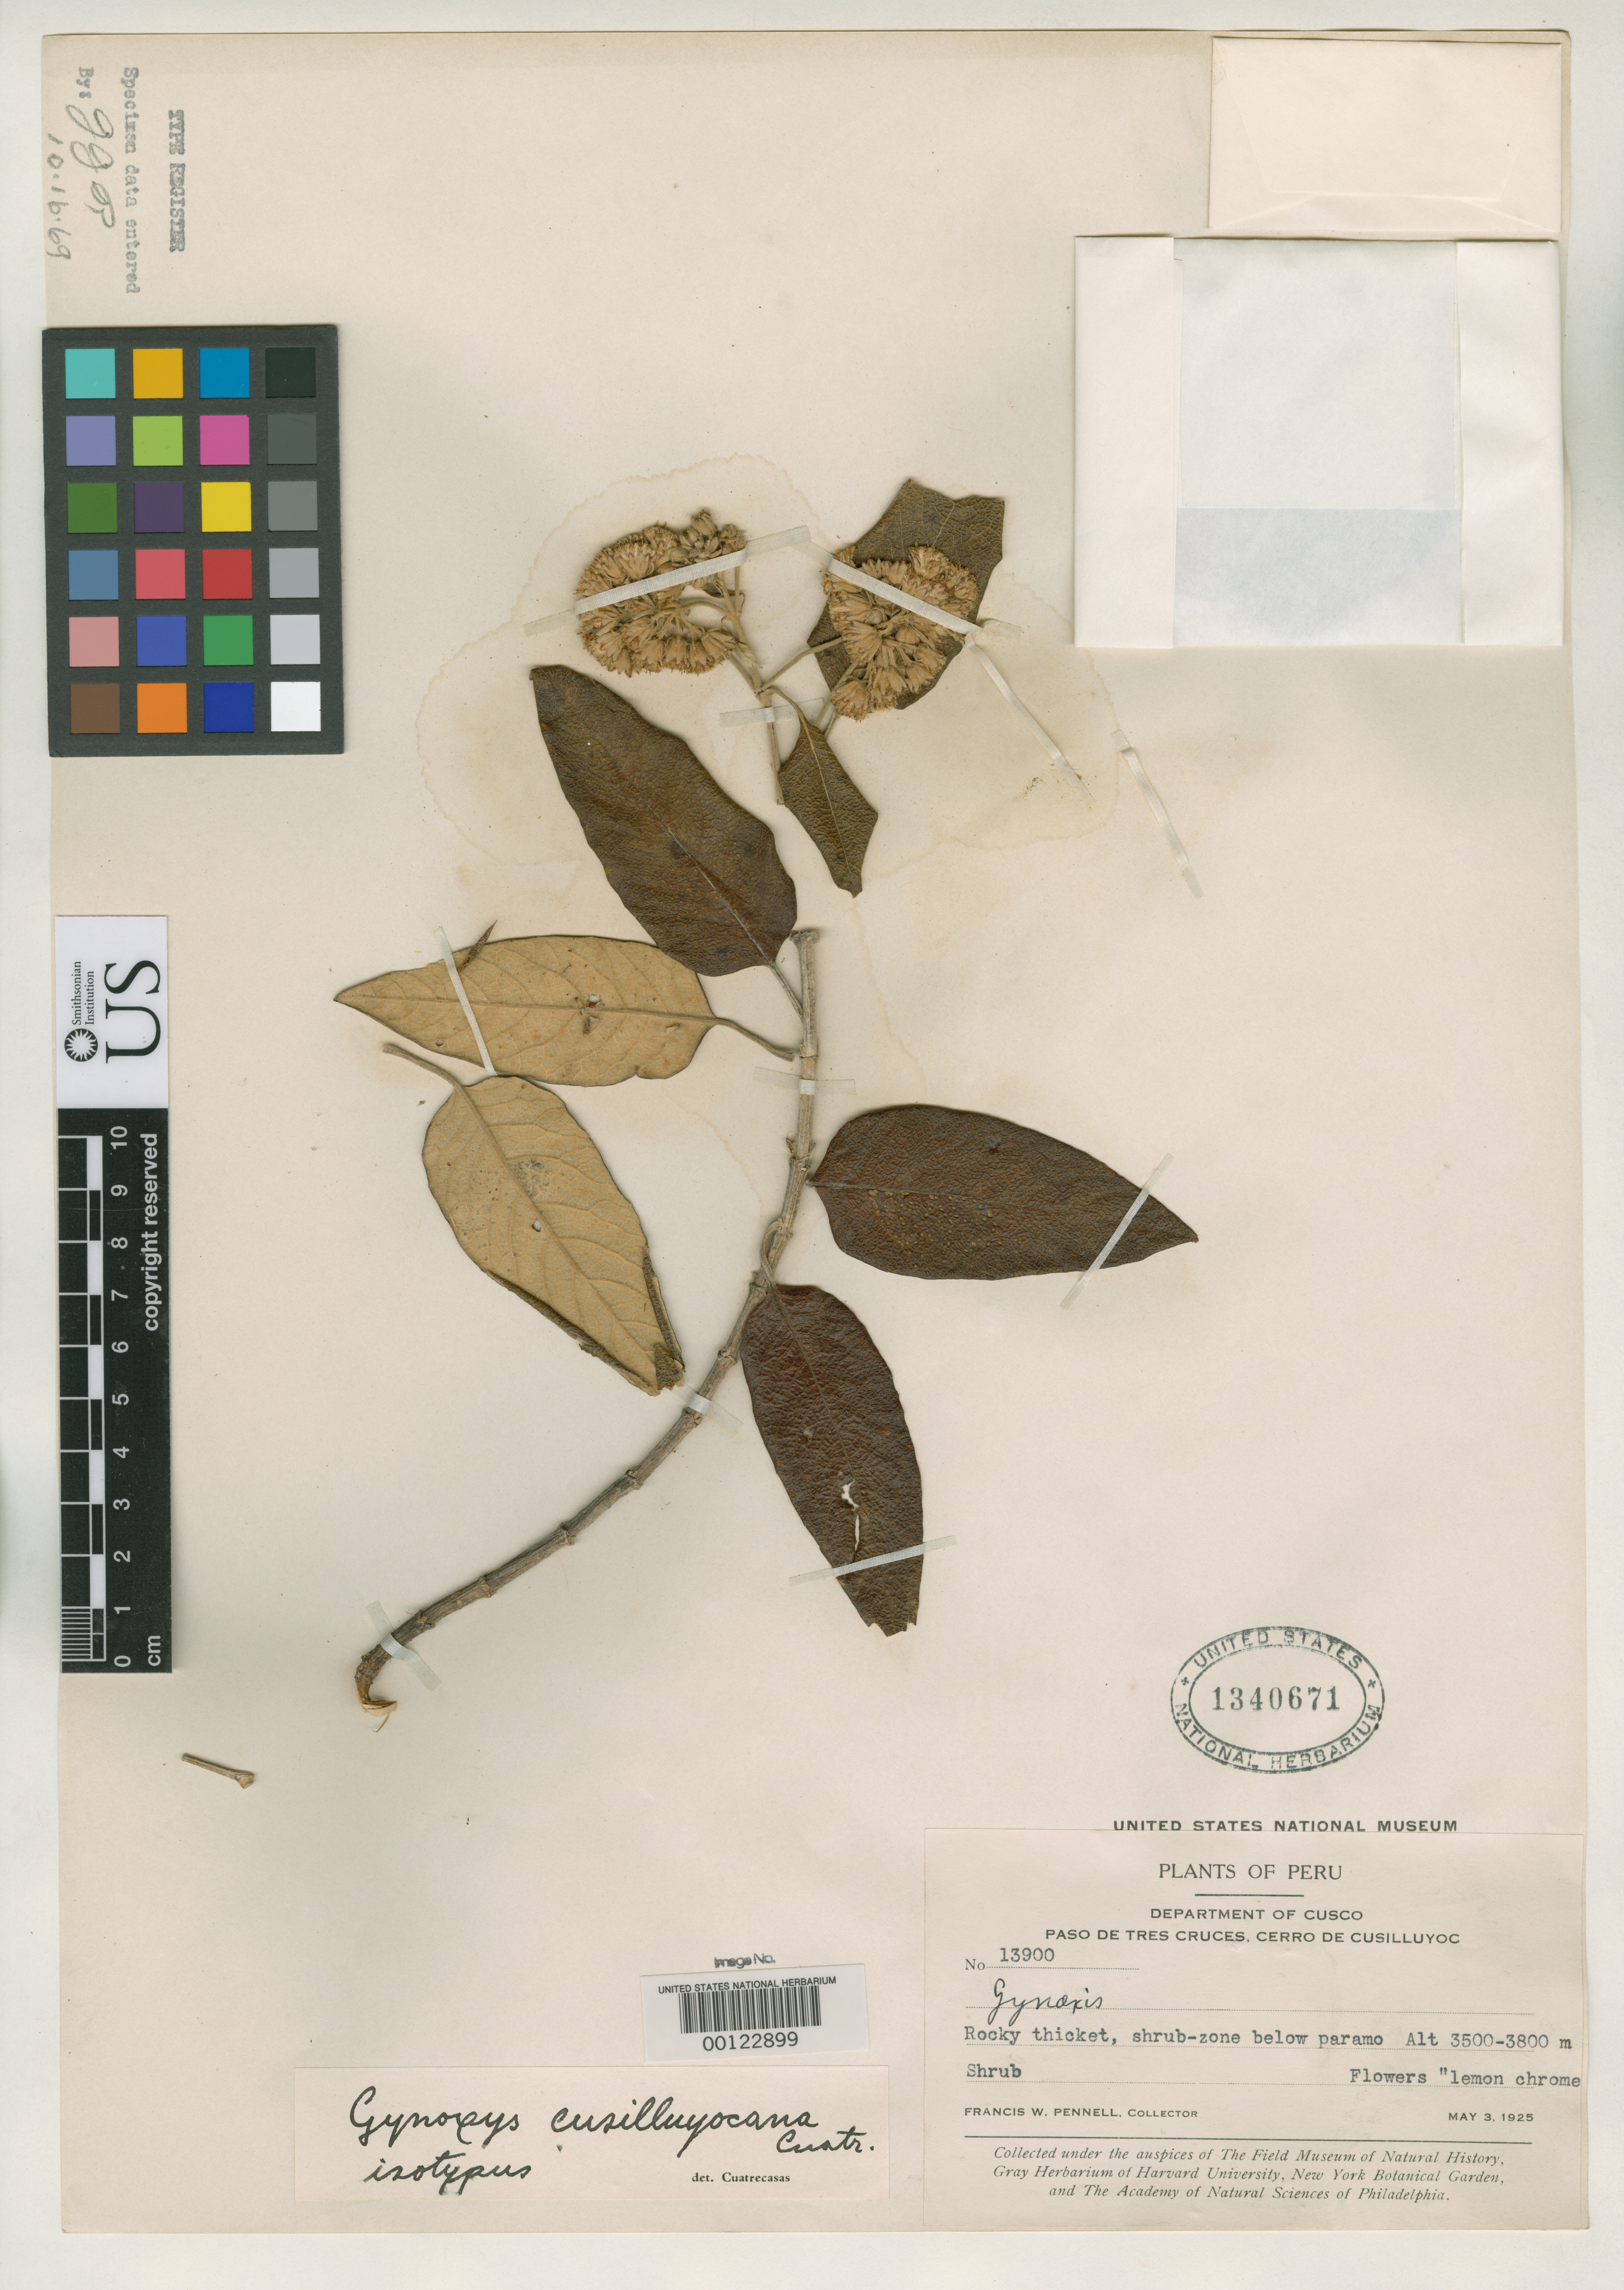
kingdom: Plantae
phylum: Tracheophyta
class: Magnoliopsida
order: Asterales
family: Asteraceae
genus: Gynoxys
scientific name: Gynoxys cusilluyocana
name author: Cuatrec.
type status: Isotype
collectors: F. W. Pennell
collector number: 13900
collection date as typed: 03 May 1925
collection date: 1925-05-03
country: Peru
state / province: Cusco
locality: Cerro de Cusilluyoc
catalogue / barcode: US 1340671